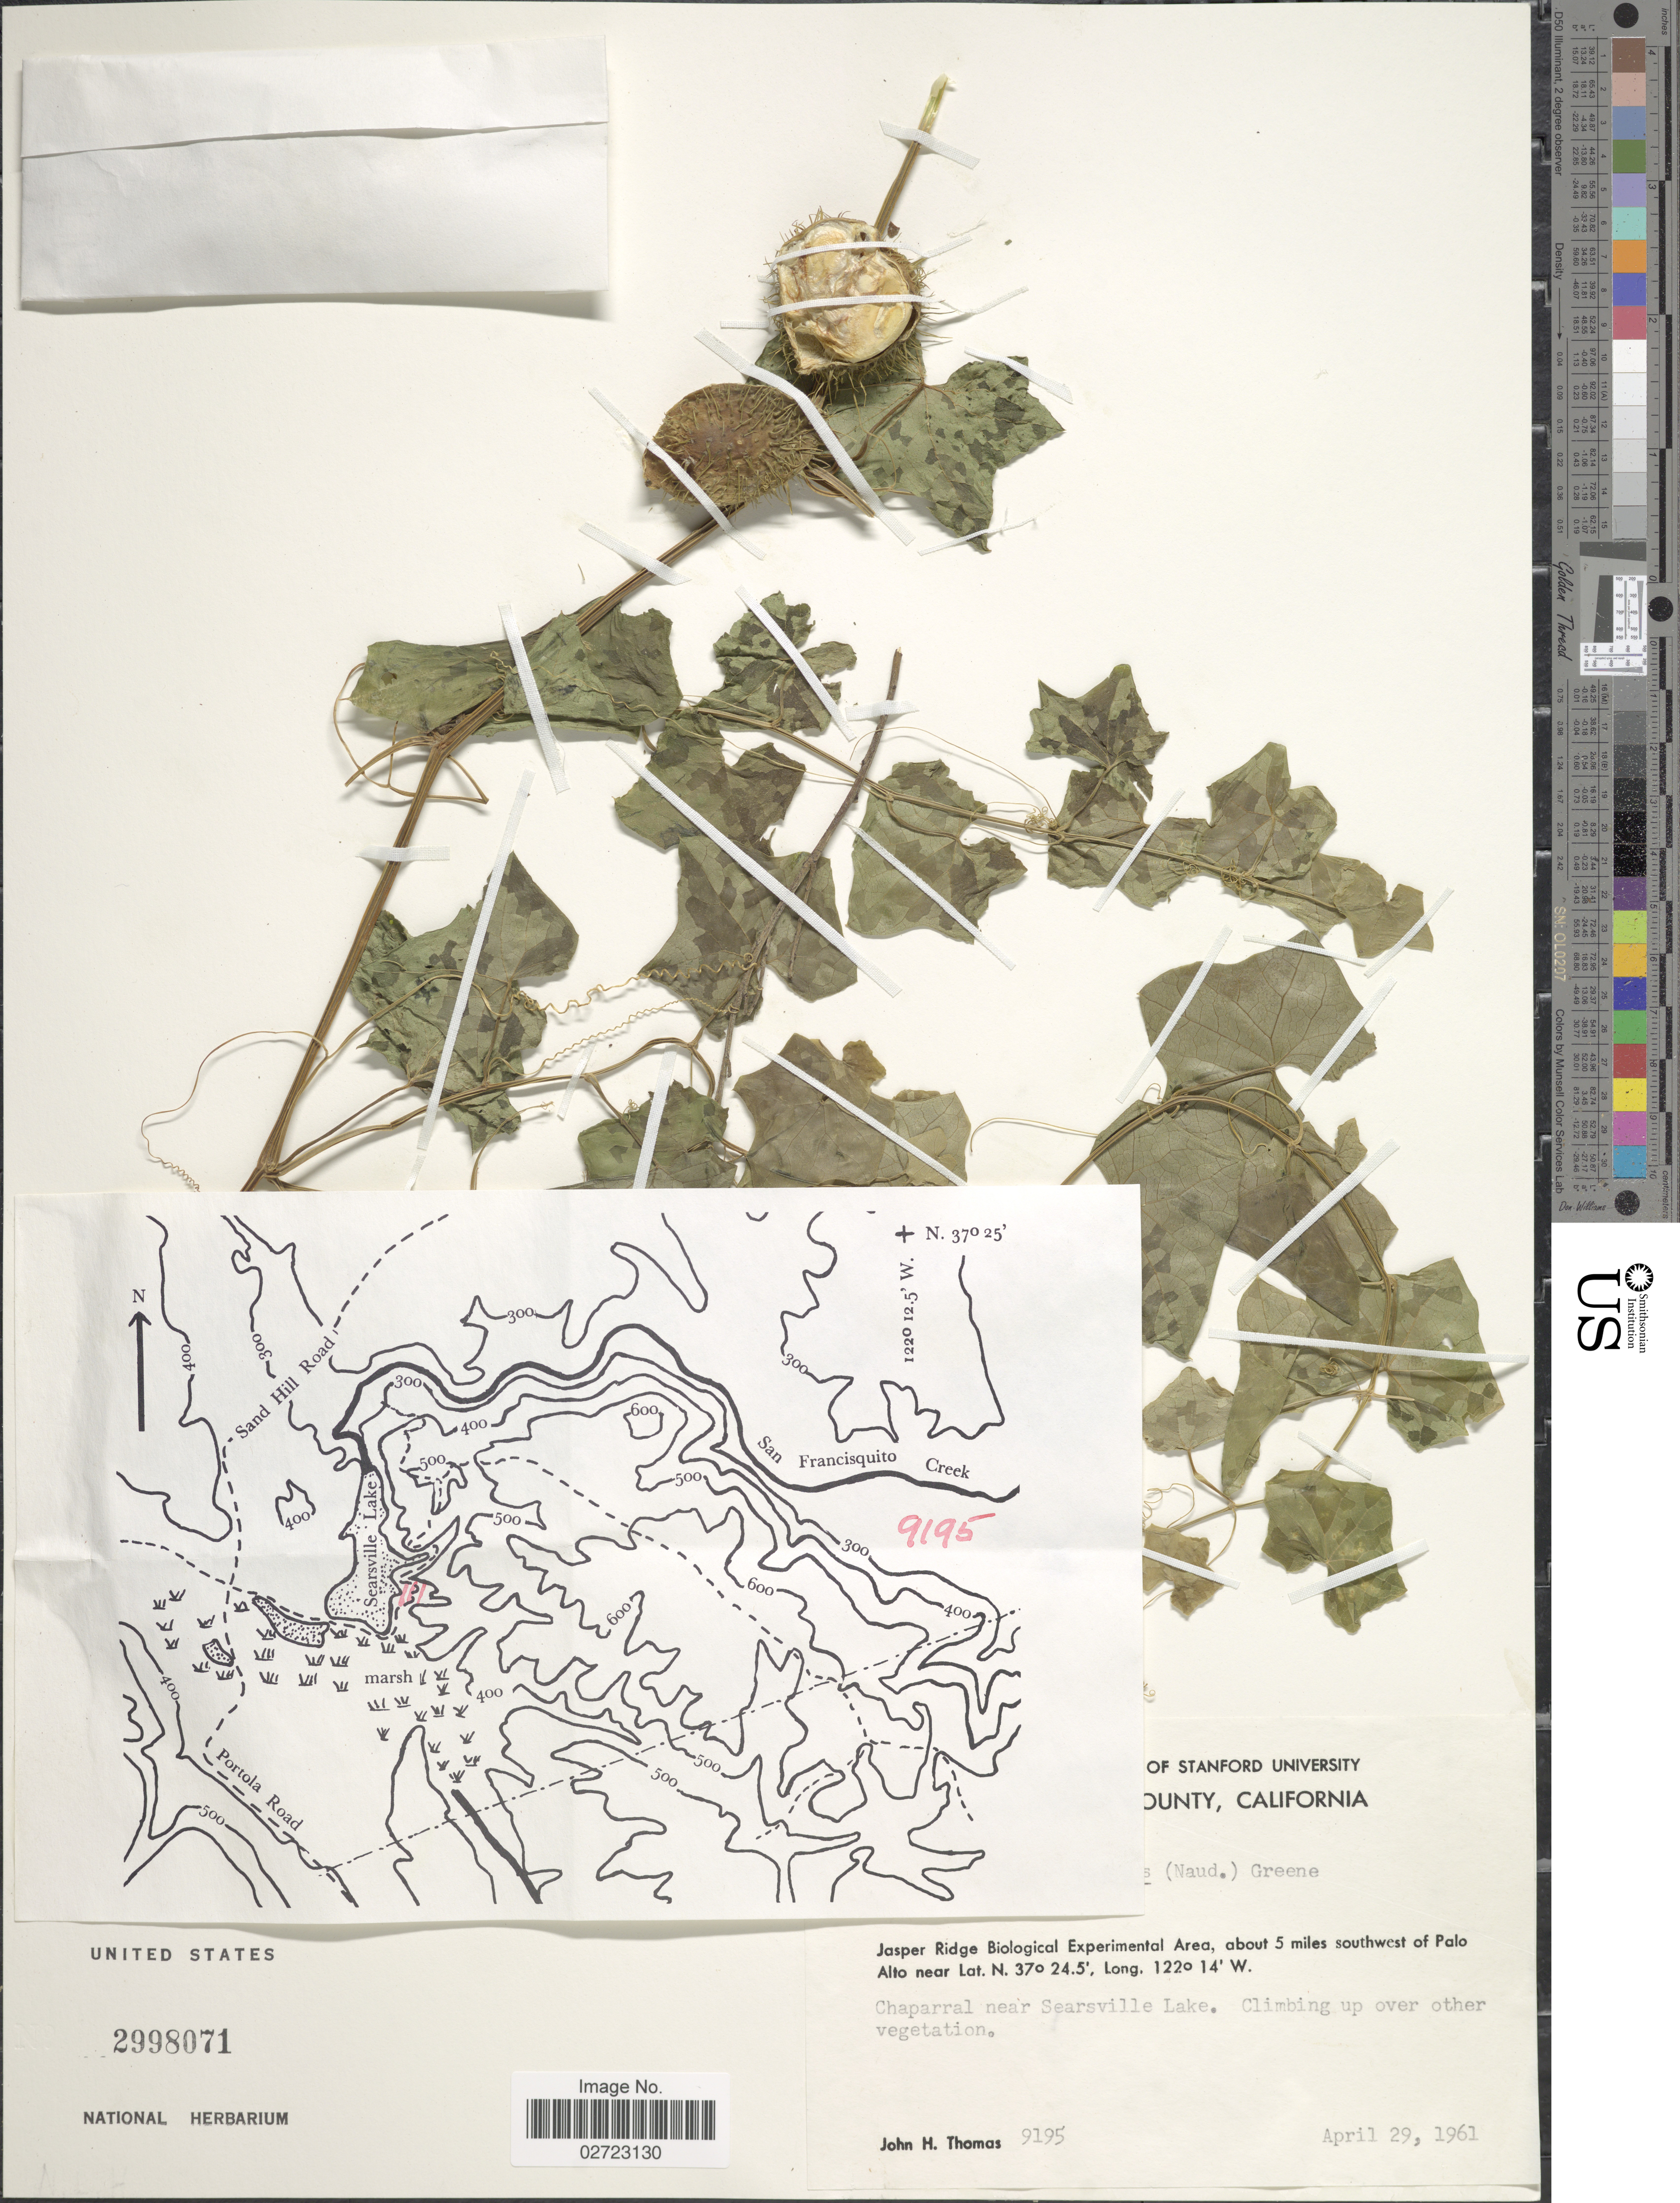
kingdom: Plantae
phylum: Tracheophyta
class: Magnoliopsida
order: Cucurbitales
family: Cucurbitaceae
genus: Marah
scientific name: Marah fabacea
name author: (Naudin) Greene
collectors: J. H. Thomas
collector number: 9195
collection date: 1961-04-29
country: United States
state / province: California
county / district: Santa Clara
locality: Jasper Ridge Biological Experimental Area, about 5 miles southwest of Palo Alto, Chaparral near Searsville Lake.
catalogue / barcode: US 2998071